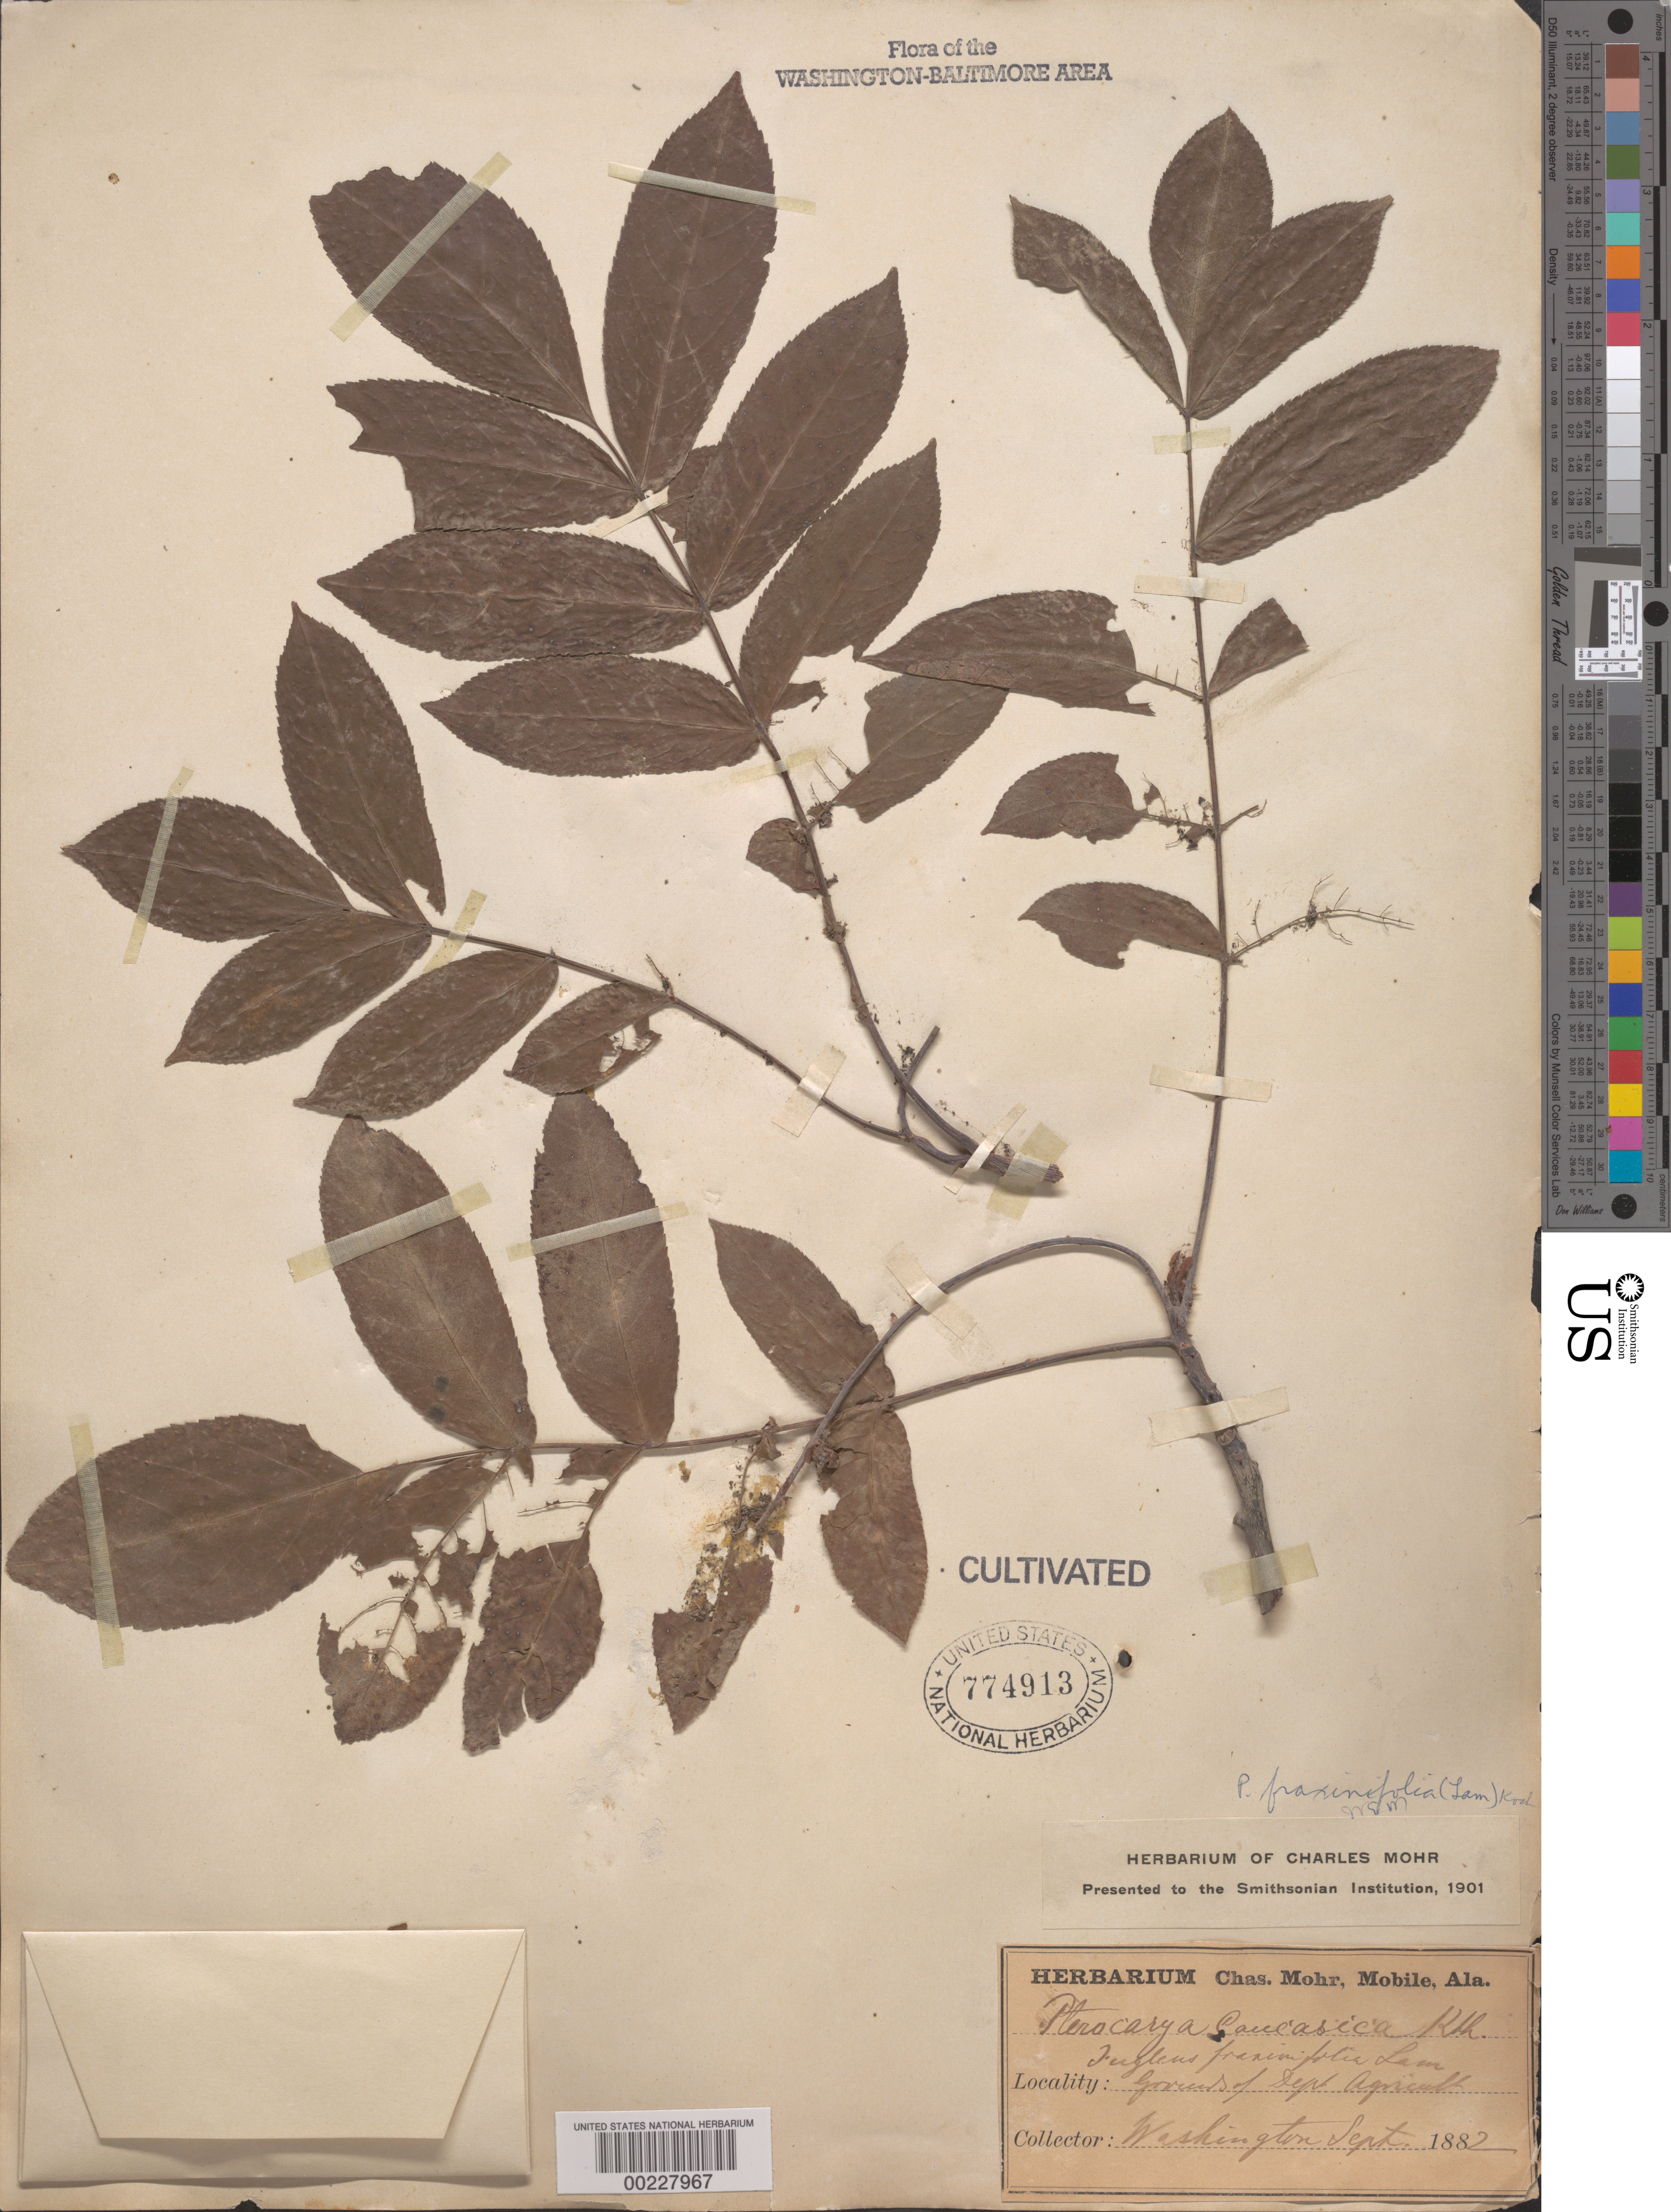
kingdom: Plantae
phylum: Tracheophyta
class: Magnoliopsida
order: Fagales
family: Juglandaceae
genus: Pterocarya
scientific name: Pterocarya fraxinifolia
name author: Spach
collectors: C. T. Mohr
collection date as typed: Sep 1882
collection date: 1882-09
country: United States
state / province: District of Columbia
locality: Agricultural grounds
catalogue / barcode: US 774913